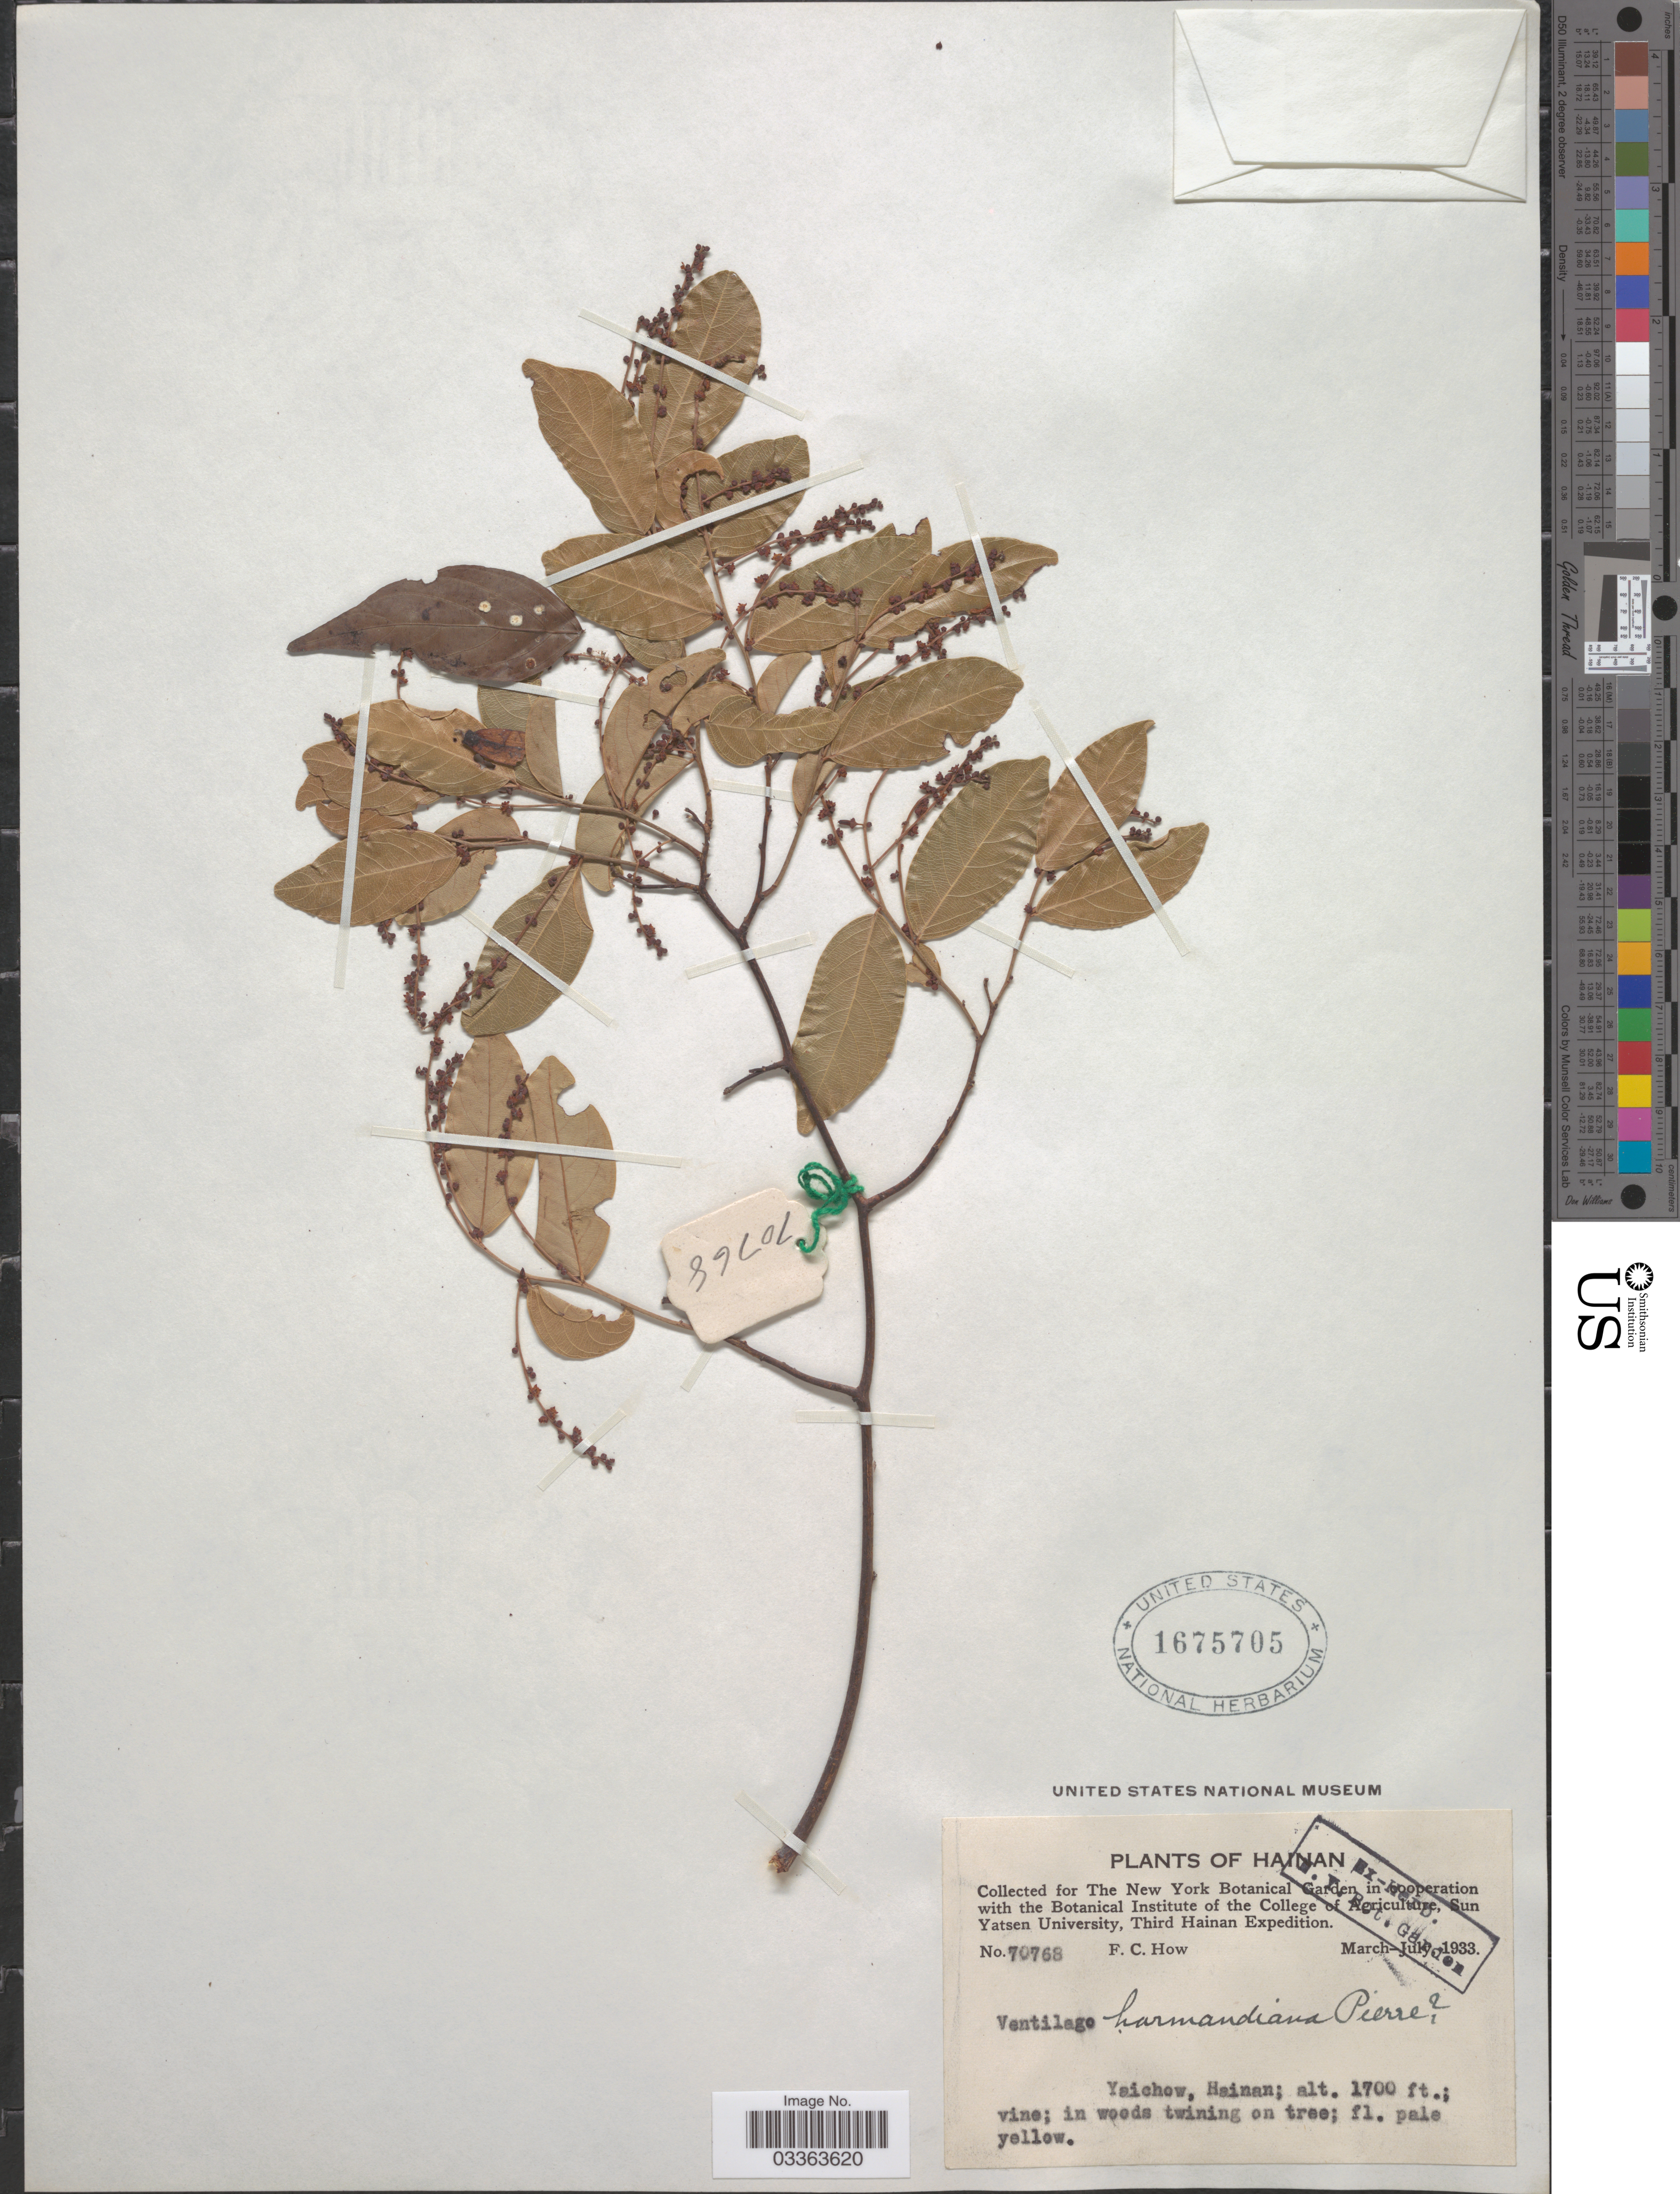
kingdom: Plantae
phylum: Tracheophyta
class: Magnoliopsida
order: Rosales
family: Rhamnaceae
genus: Ventilago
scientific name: Ventilago harmandiana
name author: Pierre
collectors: F. C. How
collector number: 70768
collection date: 1933-03/1933-07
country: China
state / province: Hainan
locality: Yaichow.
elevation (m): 518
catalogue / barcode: US 1675705